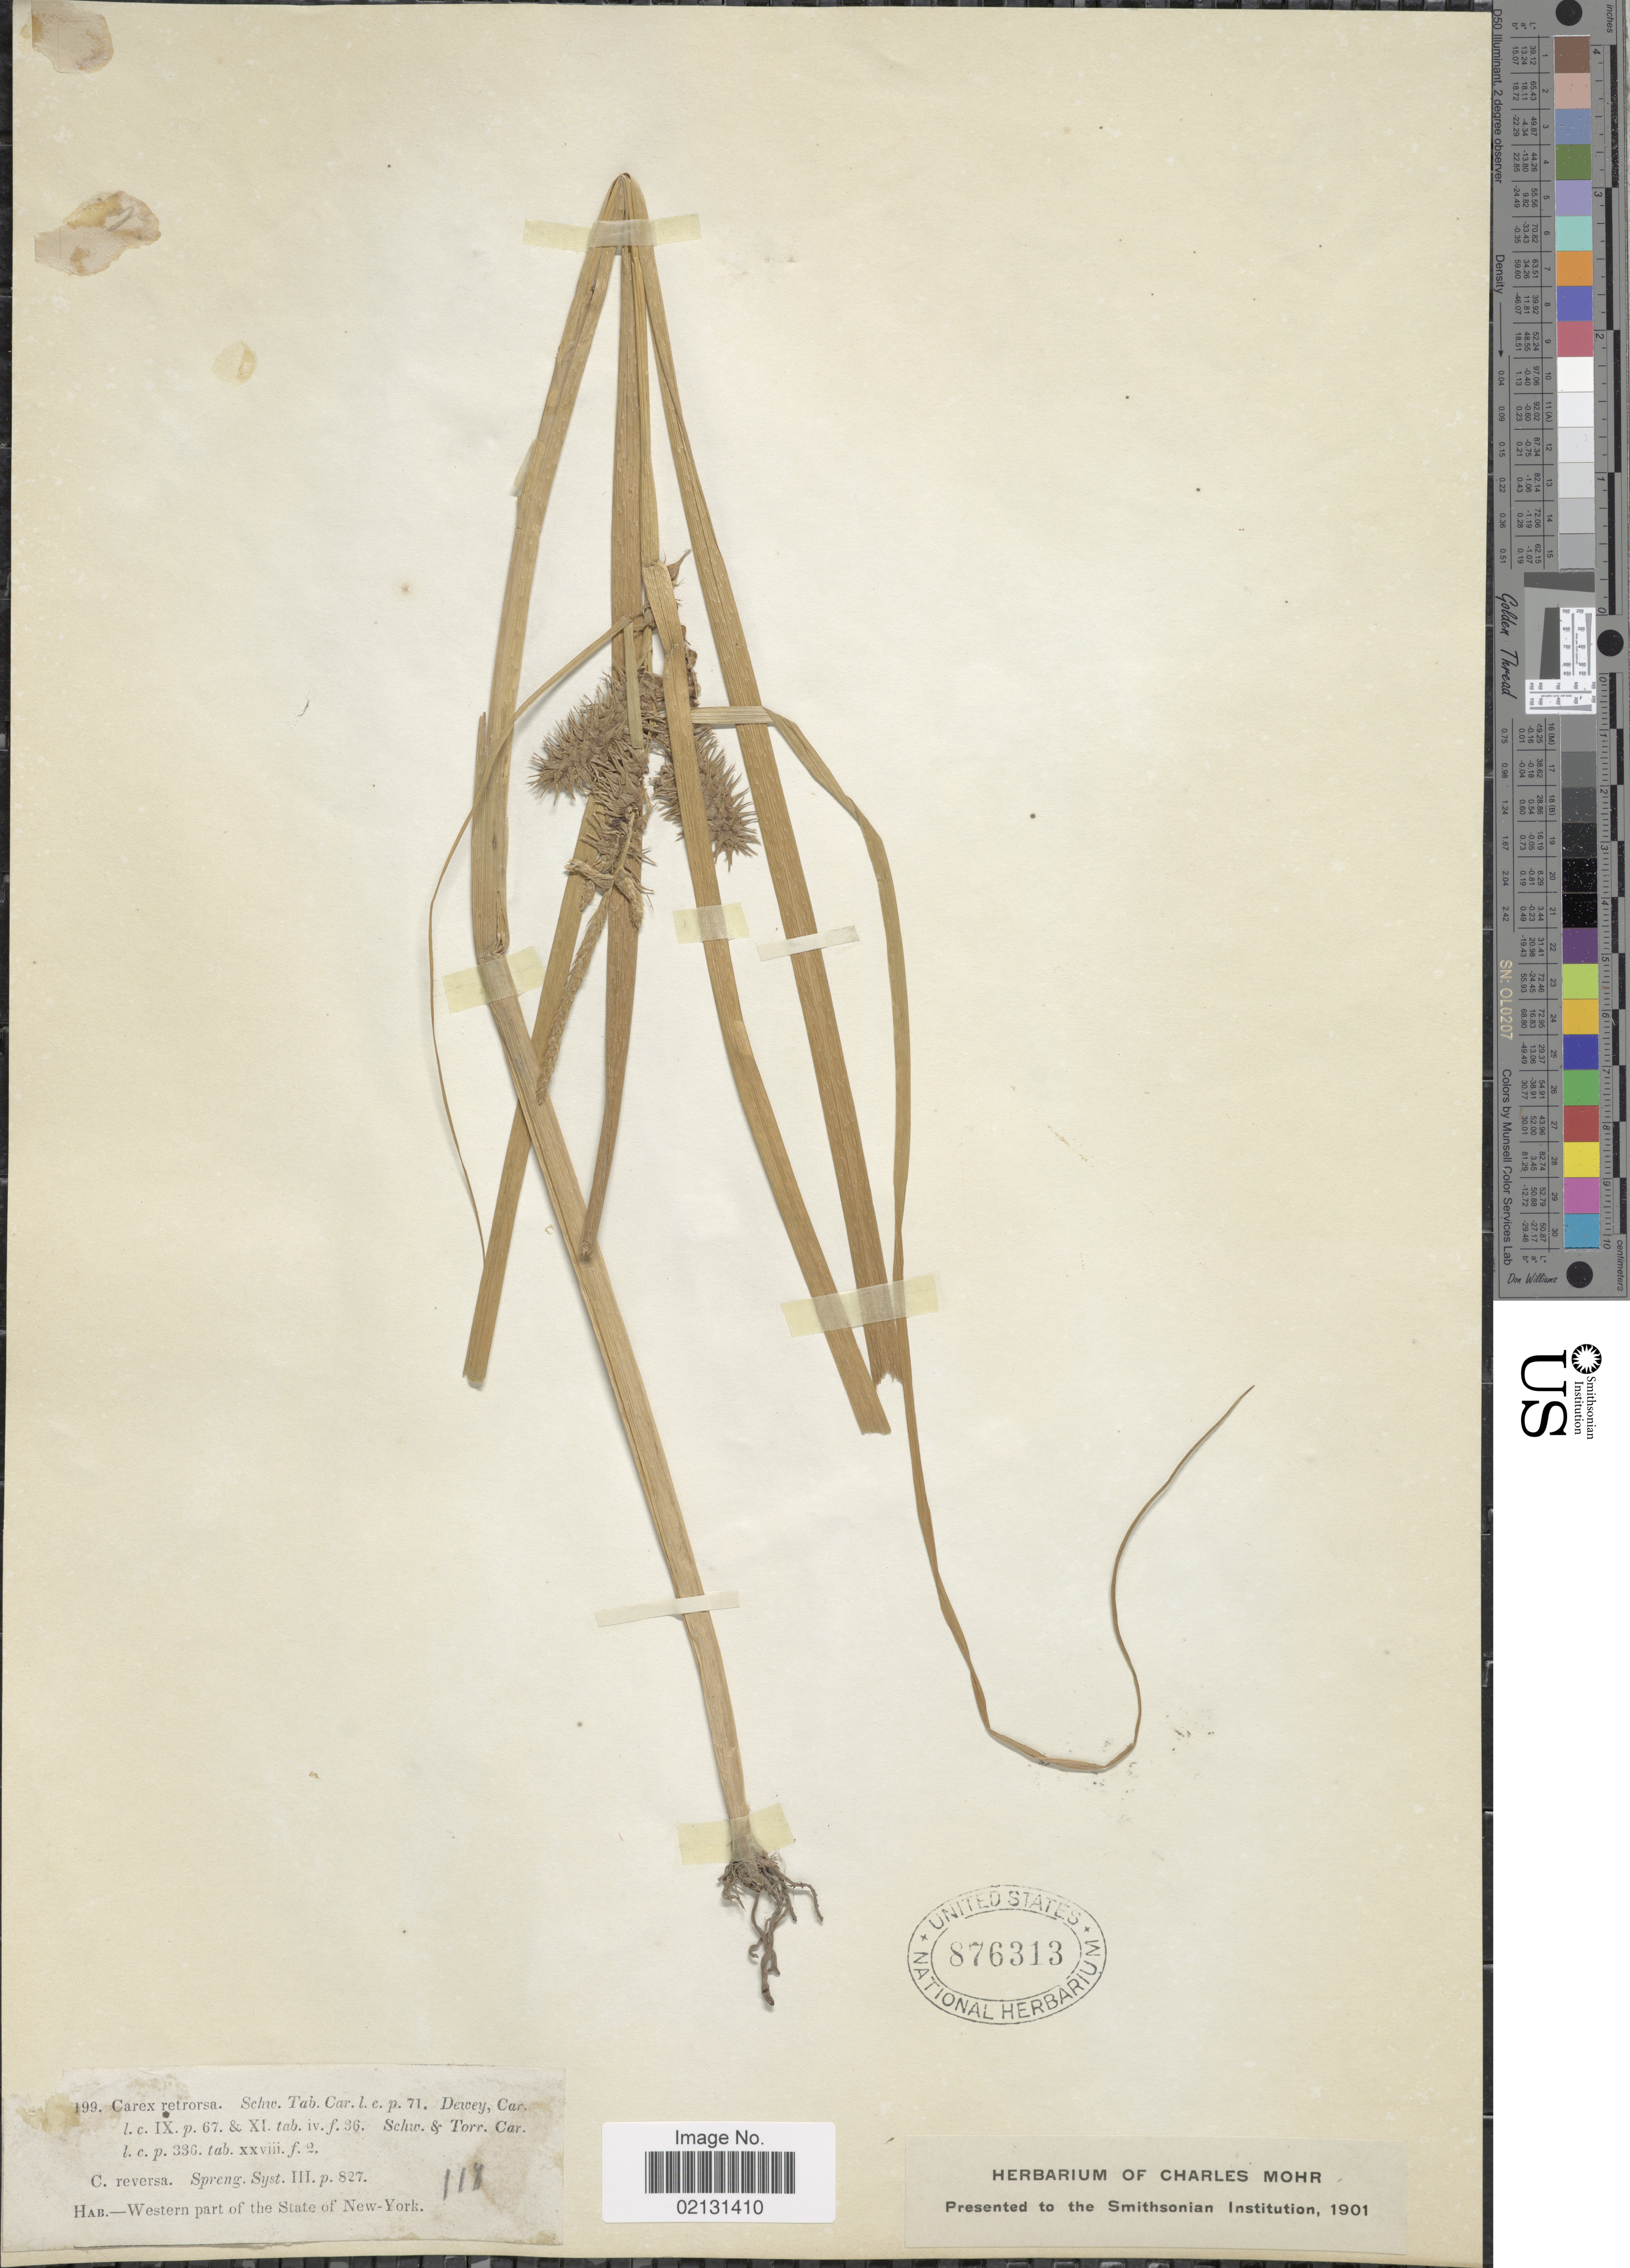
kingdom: Plantae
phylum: Tracheophyta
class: Liliopsida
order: Poales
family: Cyperaceae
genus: Carex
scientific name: Carex retrorsa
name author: Schwein.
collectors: ex herb. Charles Mohr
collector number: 199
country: United States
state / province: New York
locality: Western part of the State New York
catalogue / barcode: US 876313